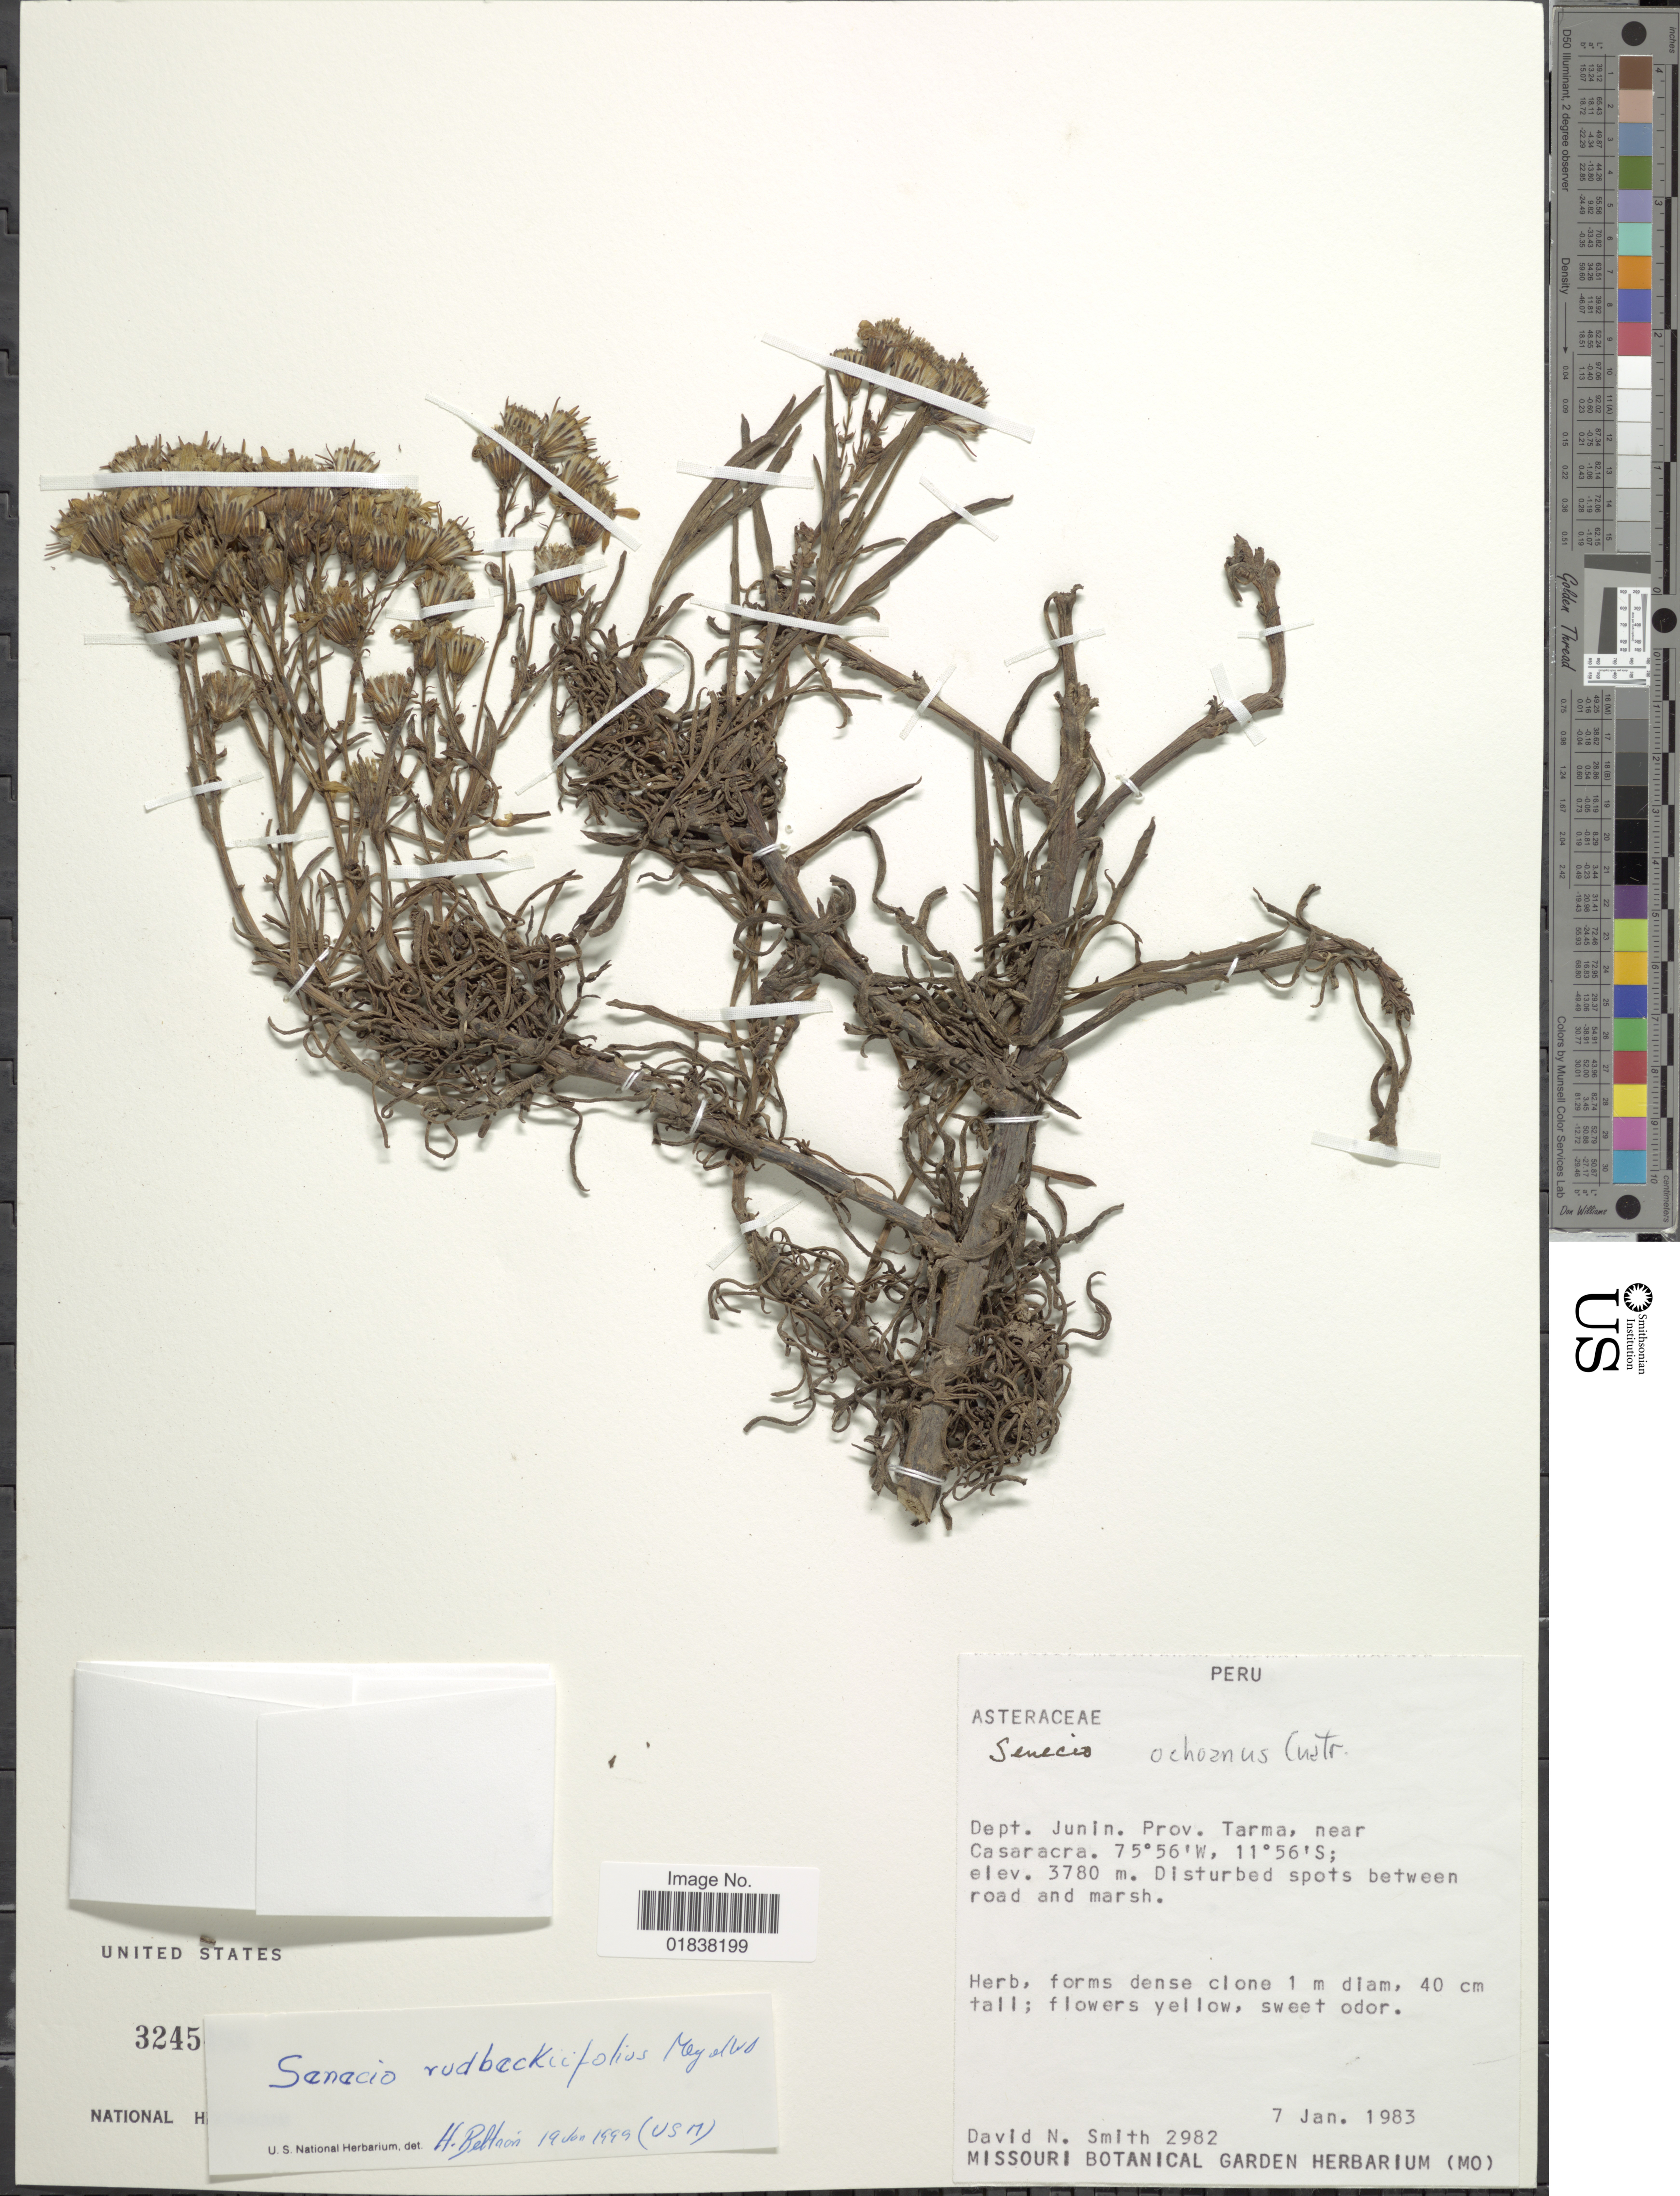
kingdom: Plantae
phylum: Tracheophyta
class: Magnoliopsida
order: Asterales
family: Asteraceae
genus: Senecio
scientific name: Senecio ochoanus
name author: Cuatrec.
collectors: D. Smith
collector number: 2982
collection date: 1983-01-07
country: Peru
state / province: Junín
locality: Prov. Tarma, near Casaracra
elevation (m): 3780